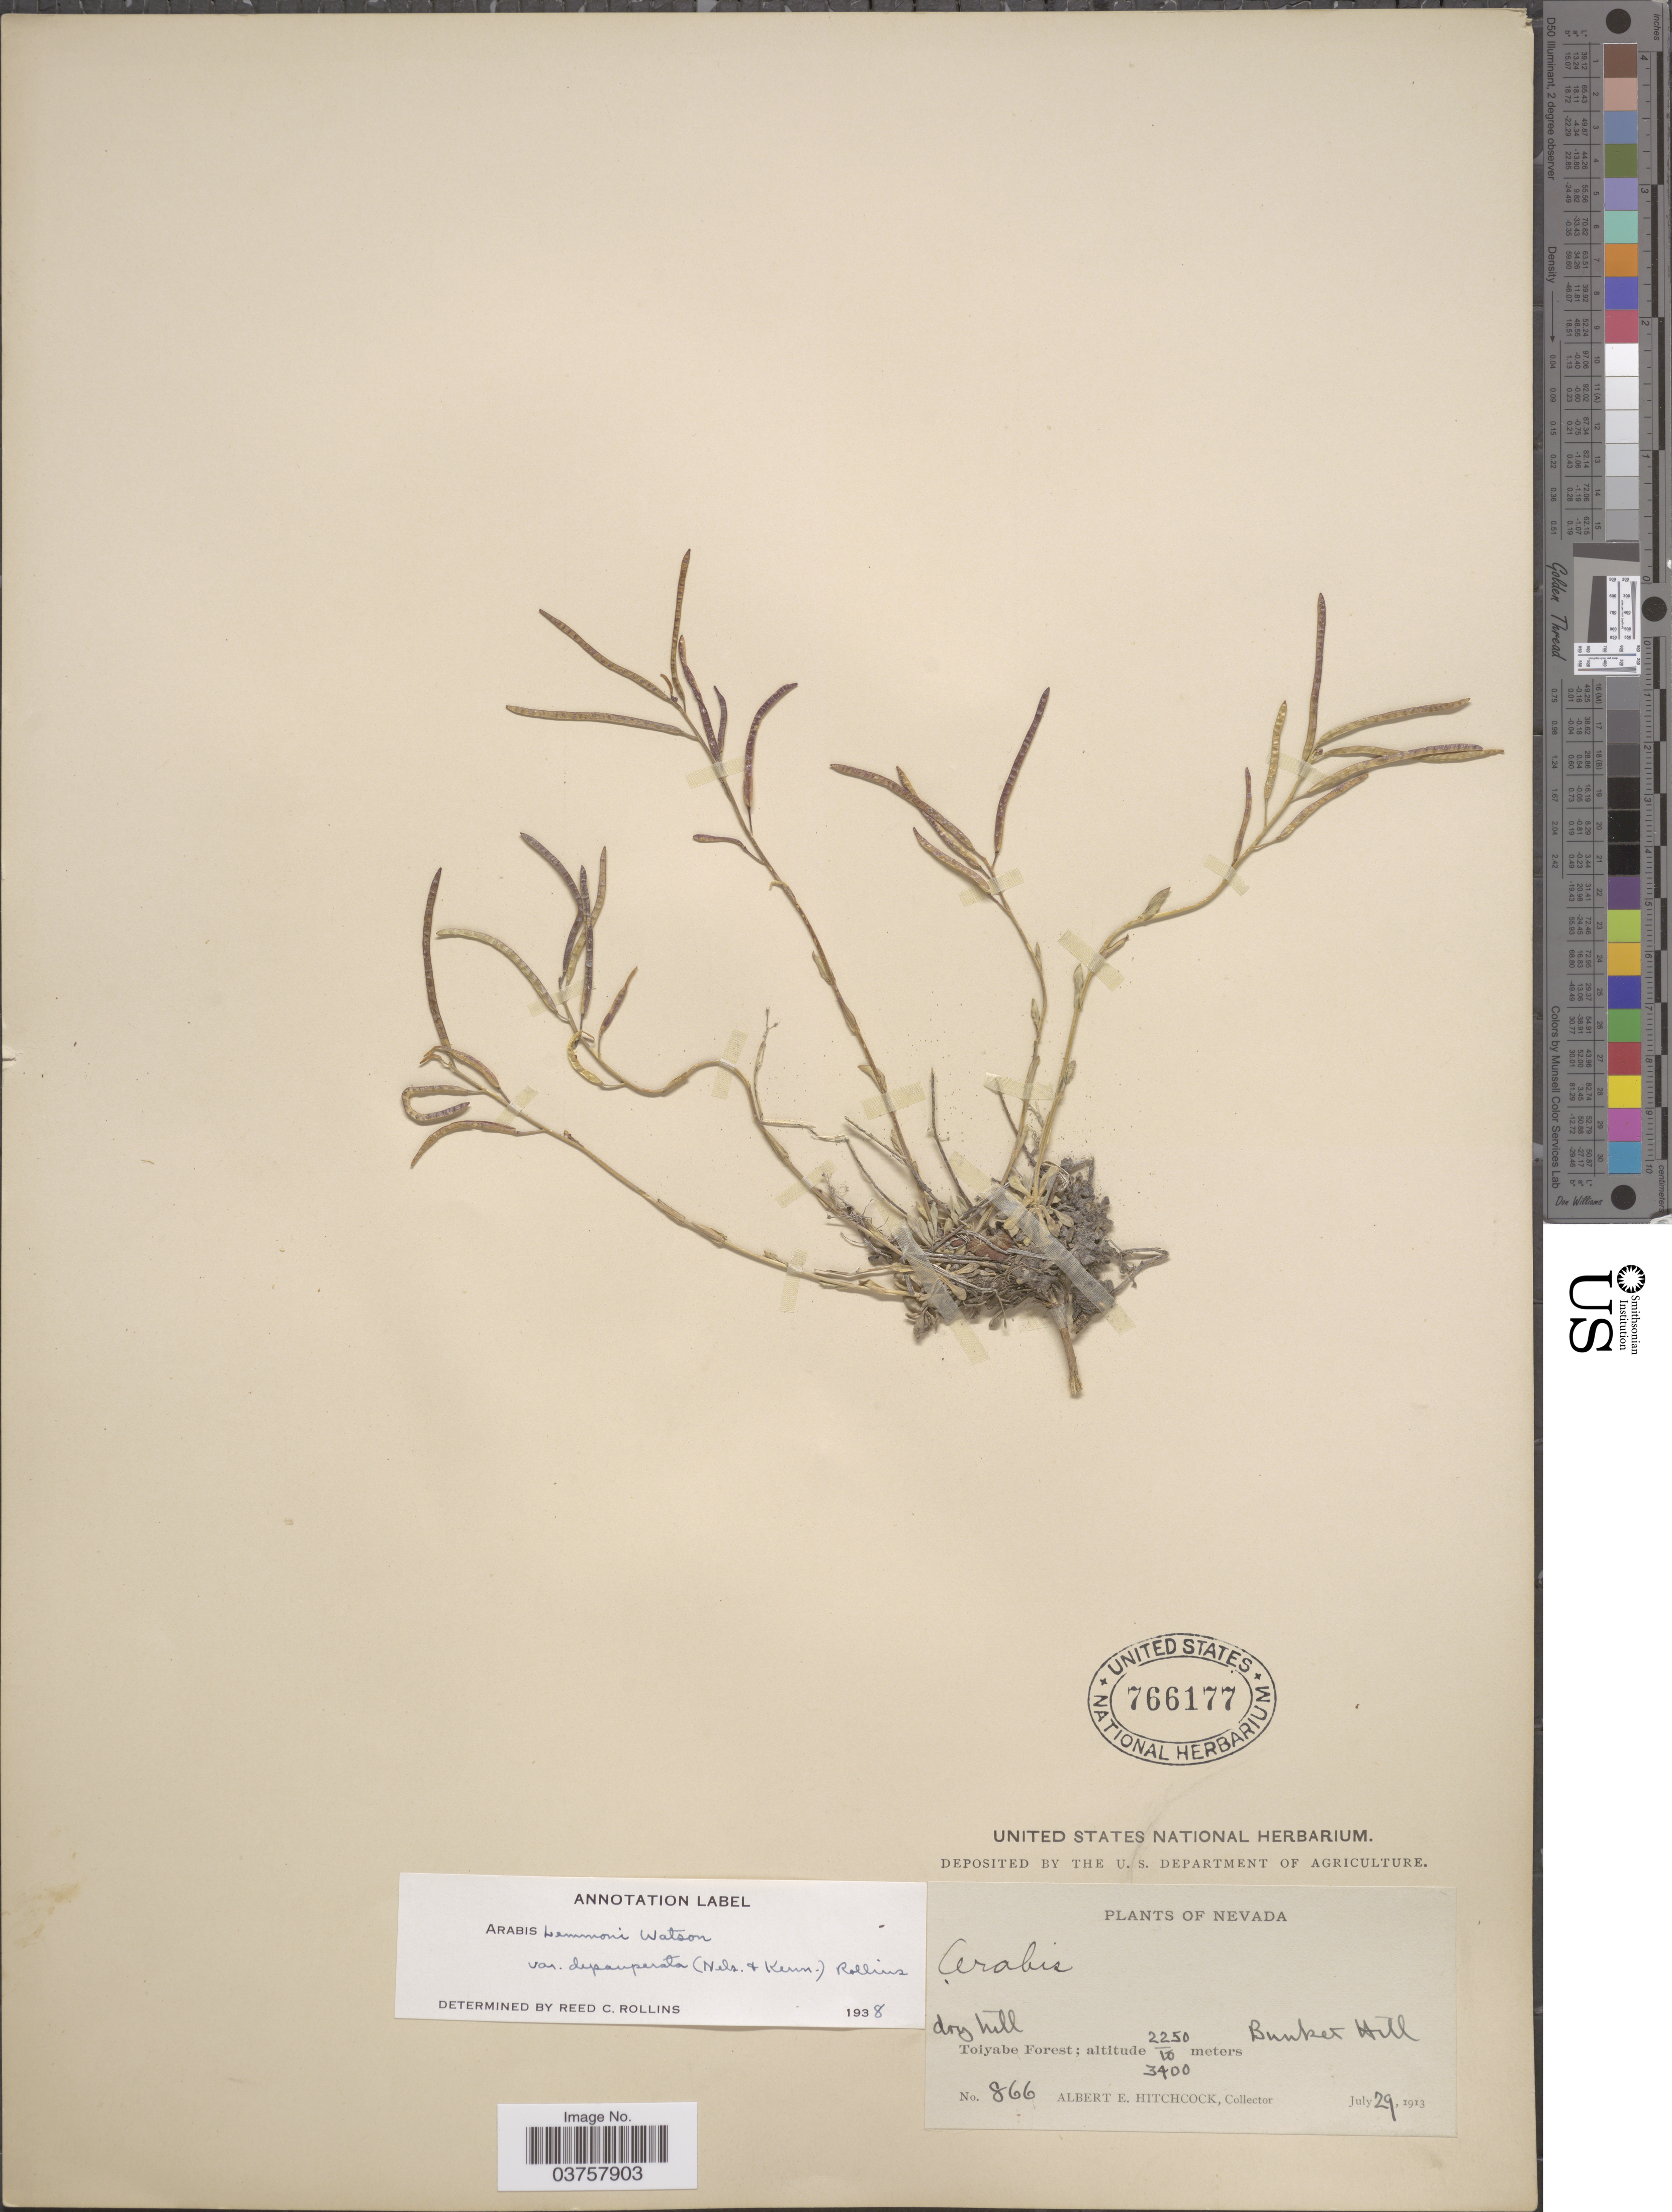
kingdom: Plantae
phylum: Tracheophyta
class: Magnoliopsida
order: Brassicales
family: Brassicaceae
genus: Arabis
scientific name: Arabis lemmonii var. depauperata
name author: (A. Nelson & P.B. Kenn.) Rollins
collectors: A. Hitchcock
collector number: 866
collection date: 1913-07-29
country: United States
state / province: Nevada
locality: Toiyabe Forest, Bunket Hill.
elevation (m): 2250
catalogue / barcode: US 766177